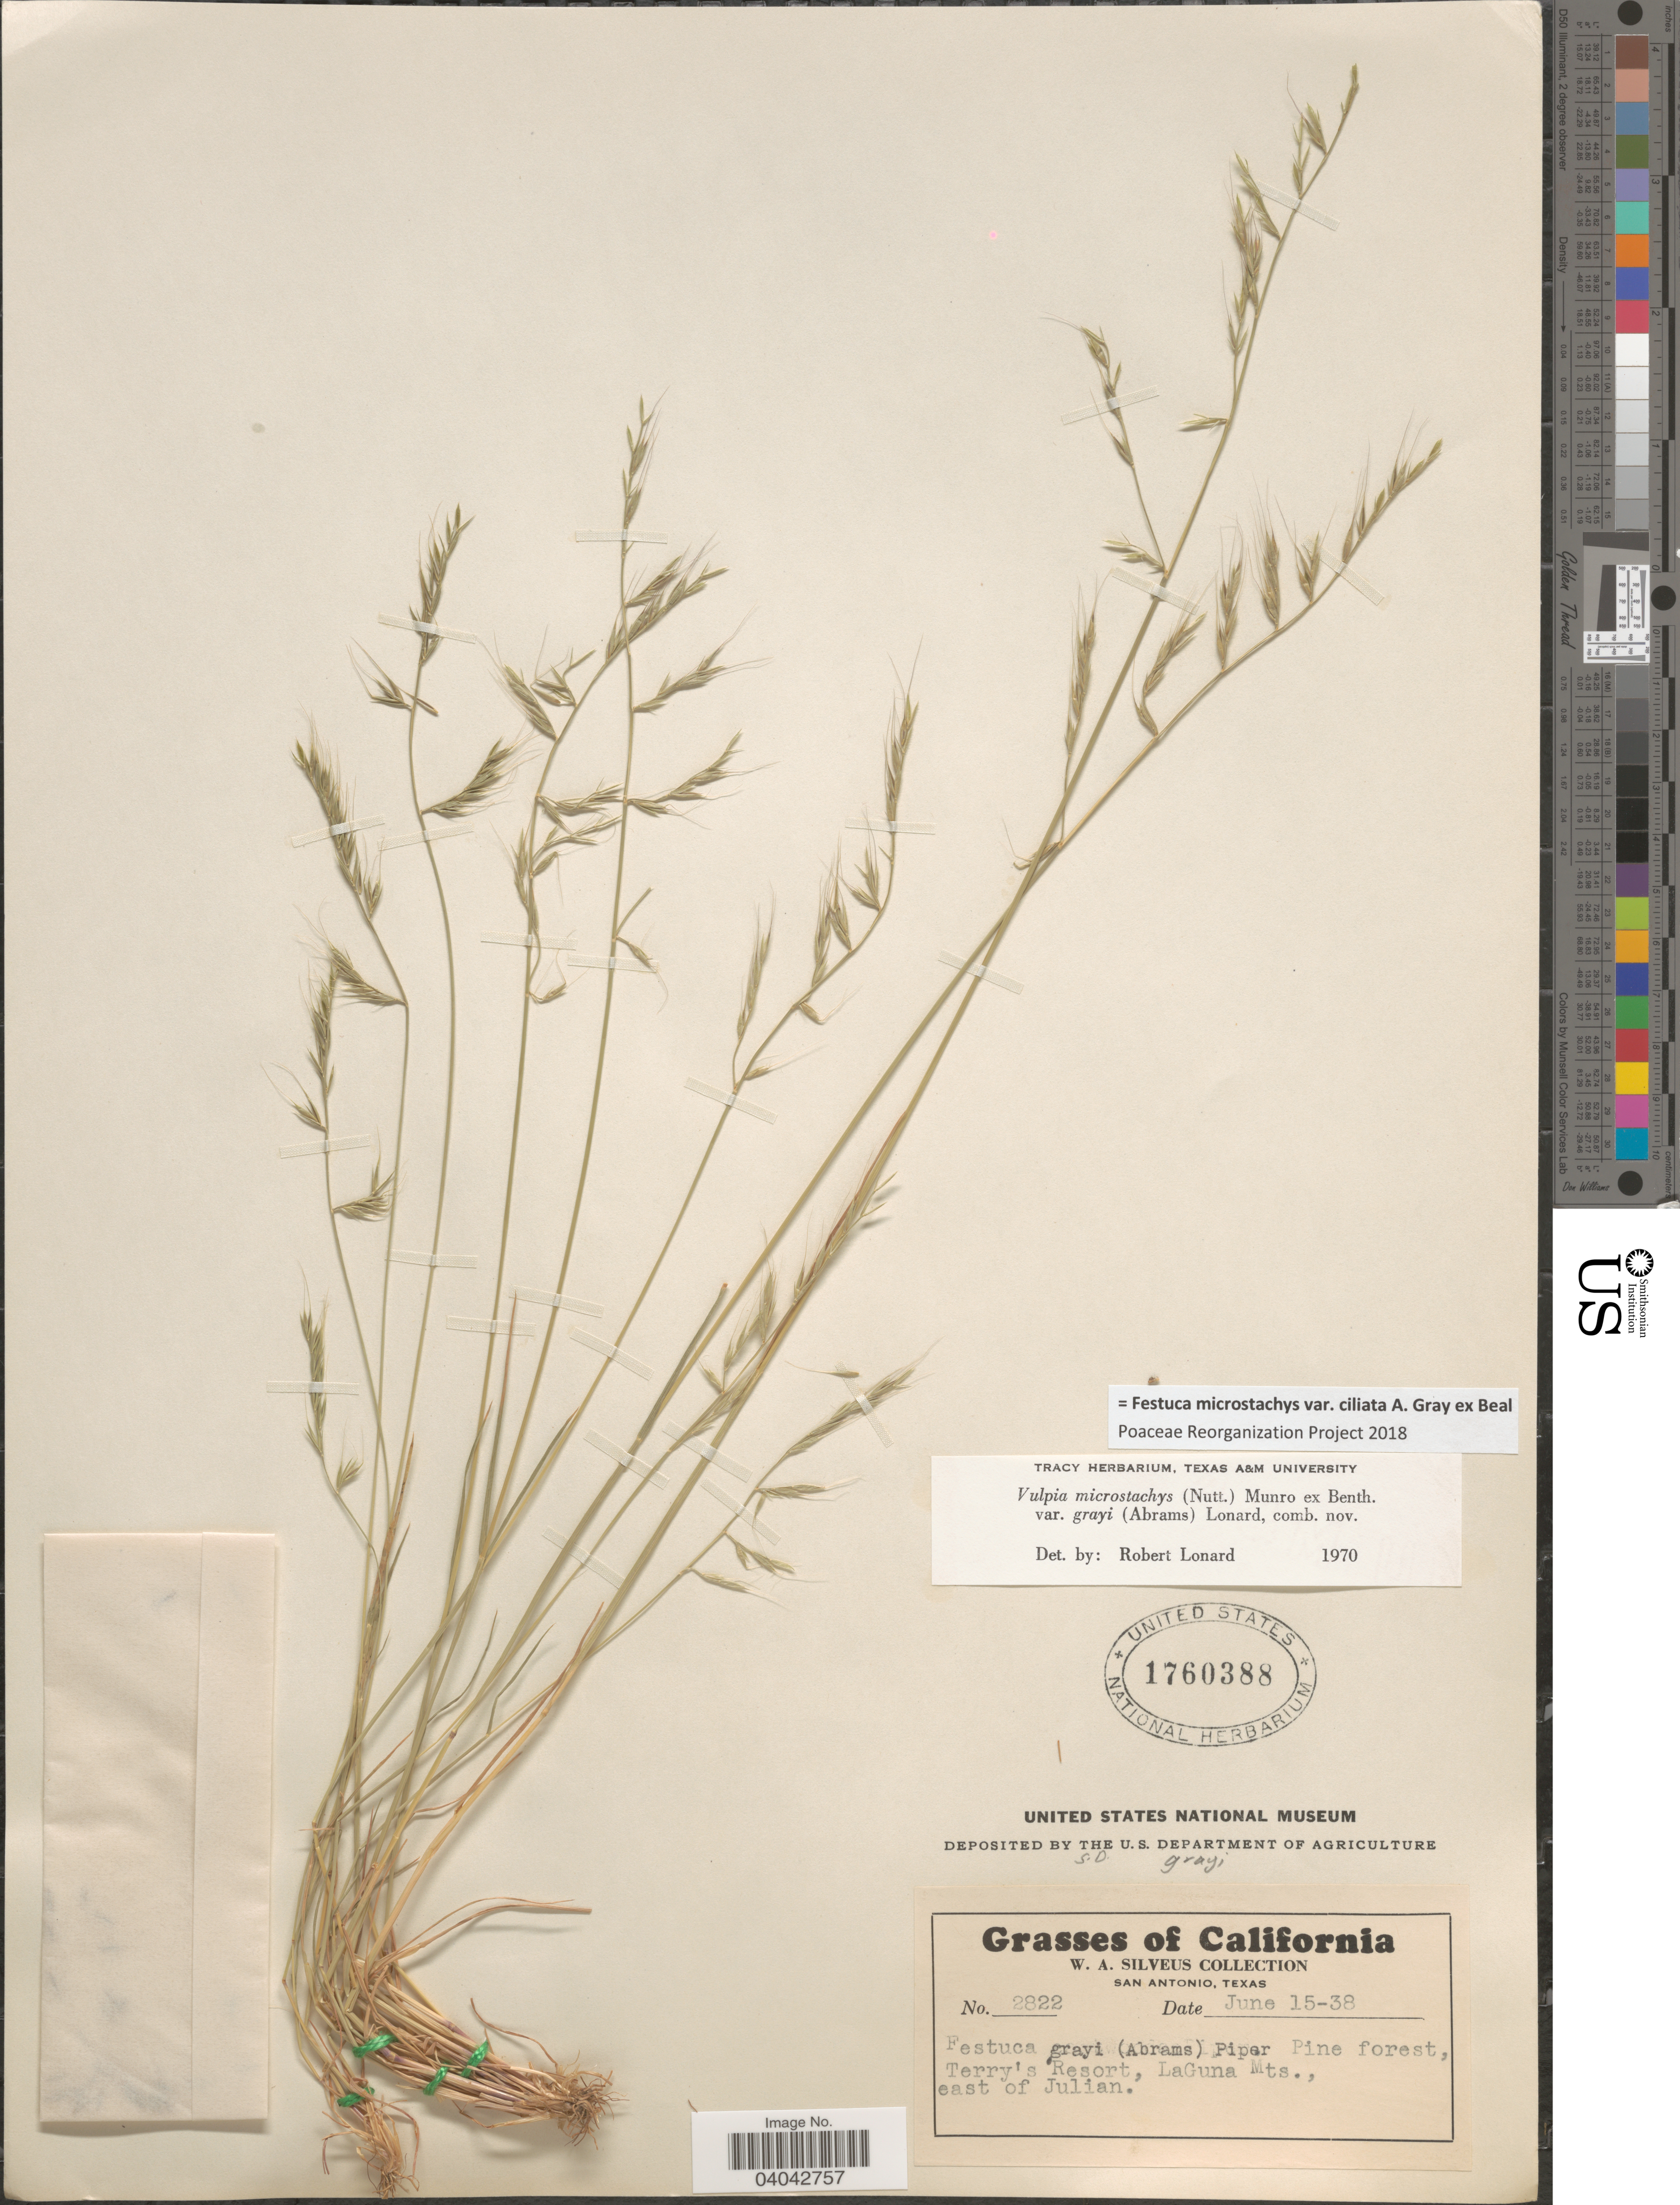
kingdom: Plantae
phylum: Tracheophyta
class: Liliopsida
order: Poales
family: Poaceae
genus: Festuca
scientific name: Festuca microstachys var. ciliata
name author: A. Gray ex W.J. Beal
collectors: W. Silveus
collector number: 2822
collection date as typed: Transcribed d/m/y: 15/6/38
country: United States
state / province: California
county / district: Orange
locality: Terry's Resort, LaGuna Mts., east of Julian.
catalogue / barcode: US 1760388